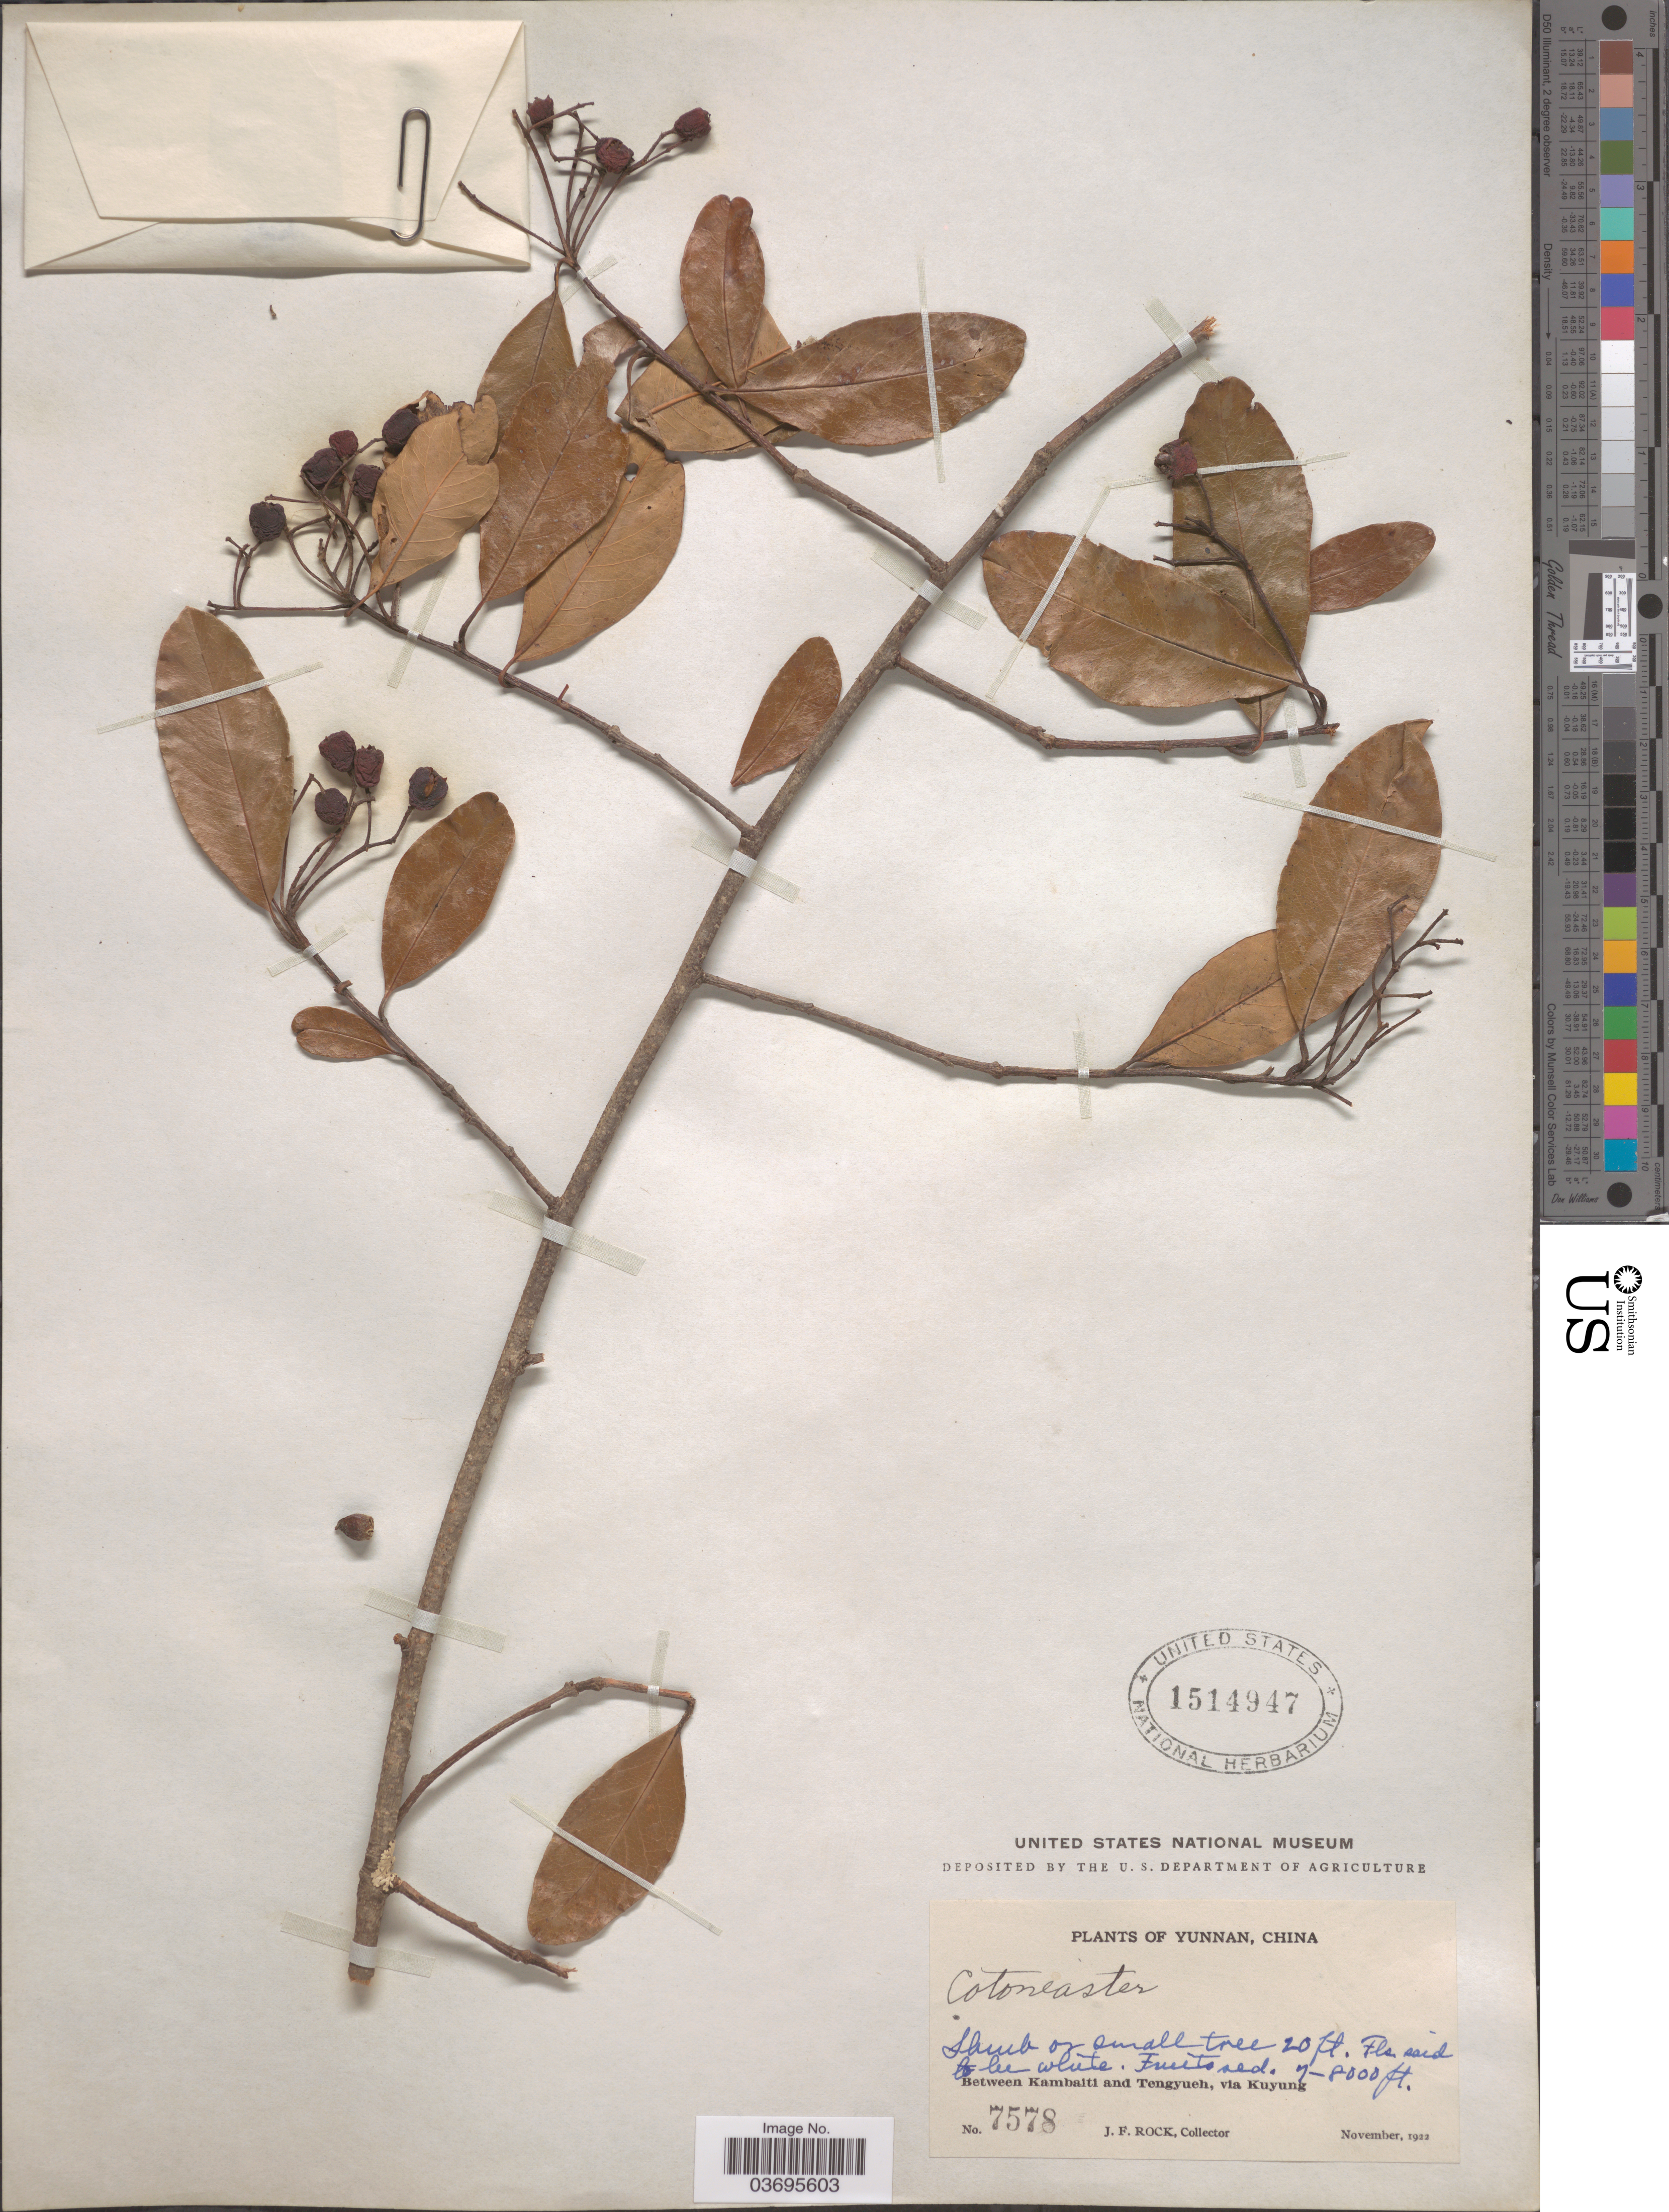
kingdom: Plantae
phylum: Tracheophyta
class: Magnoliopsida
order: Rosales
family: Rosaceae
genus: Cotoneaster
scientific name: Cotoneaster sp.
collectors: J. Rock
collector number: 7578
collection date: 1922-11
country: China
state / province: Yunnan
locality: Between Kambaiti and Tengyueh, via Kuyung.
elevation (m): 2134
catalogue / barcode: US 1514947